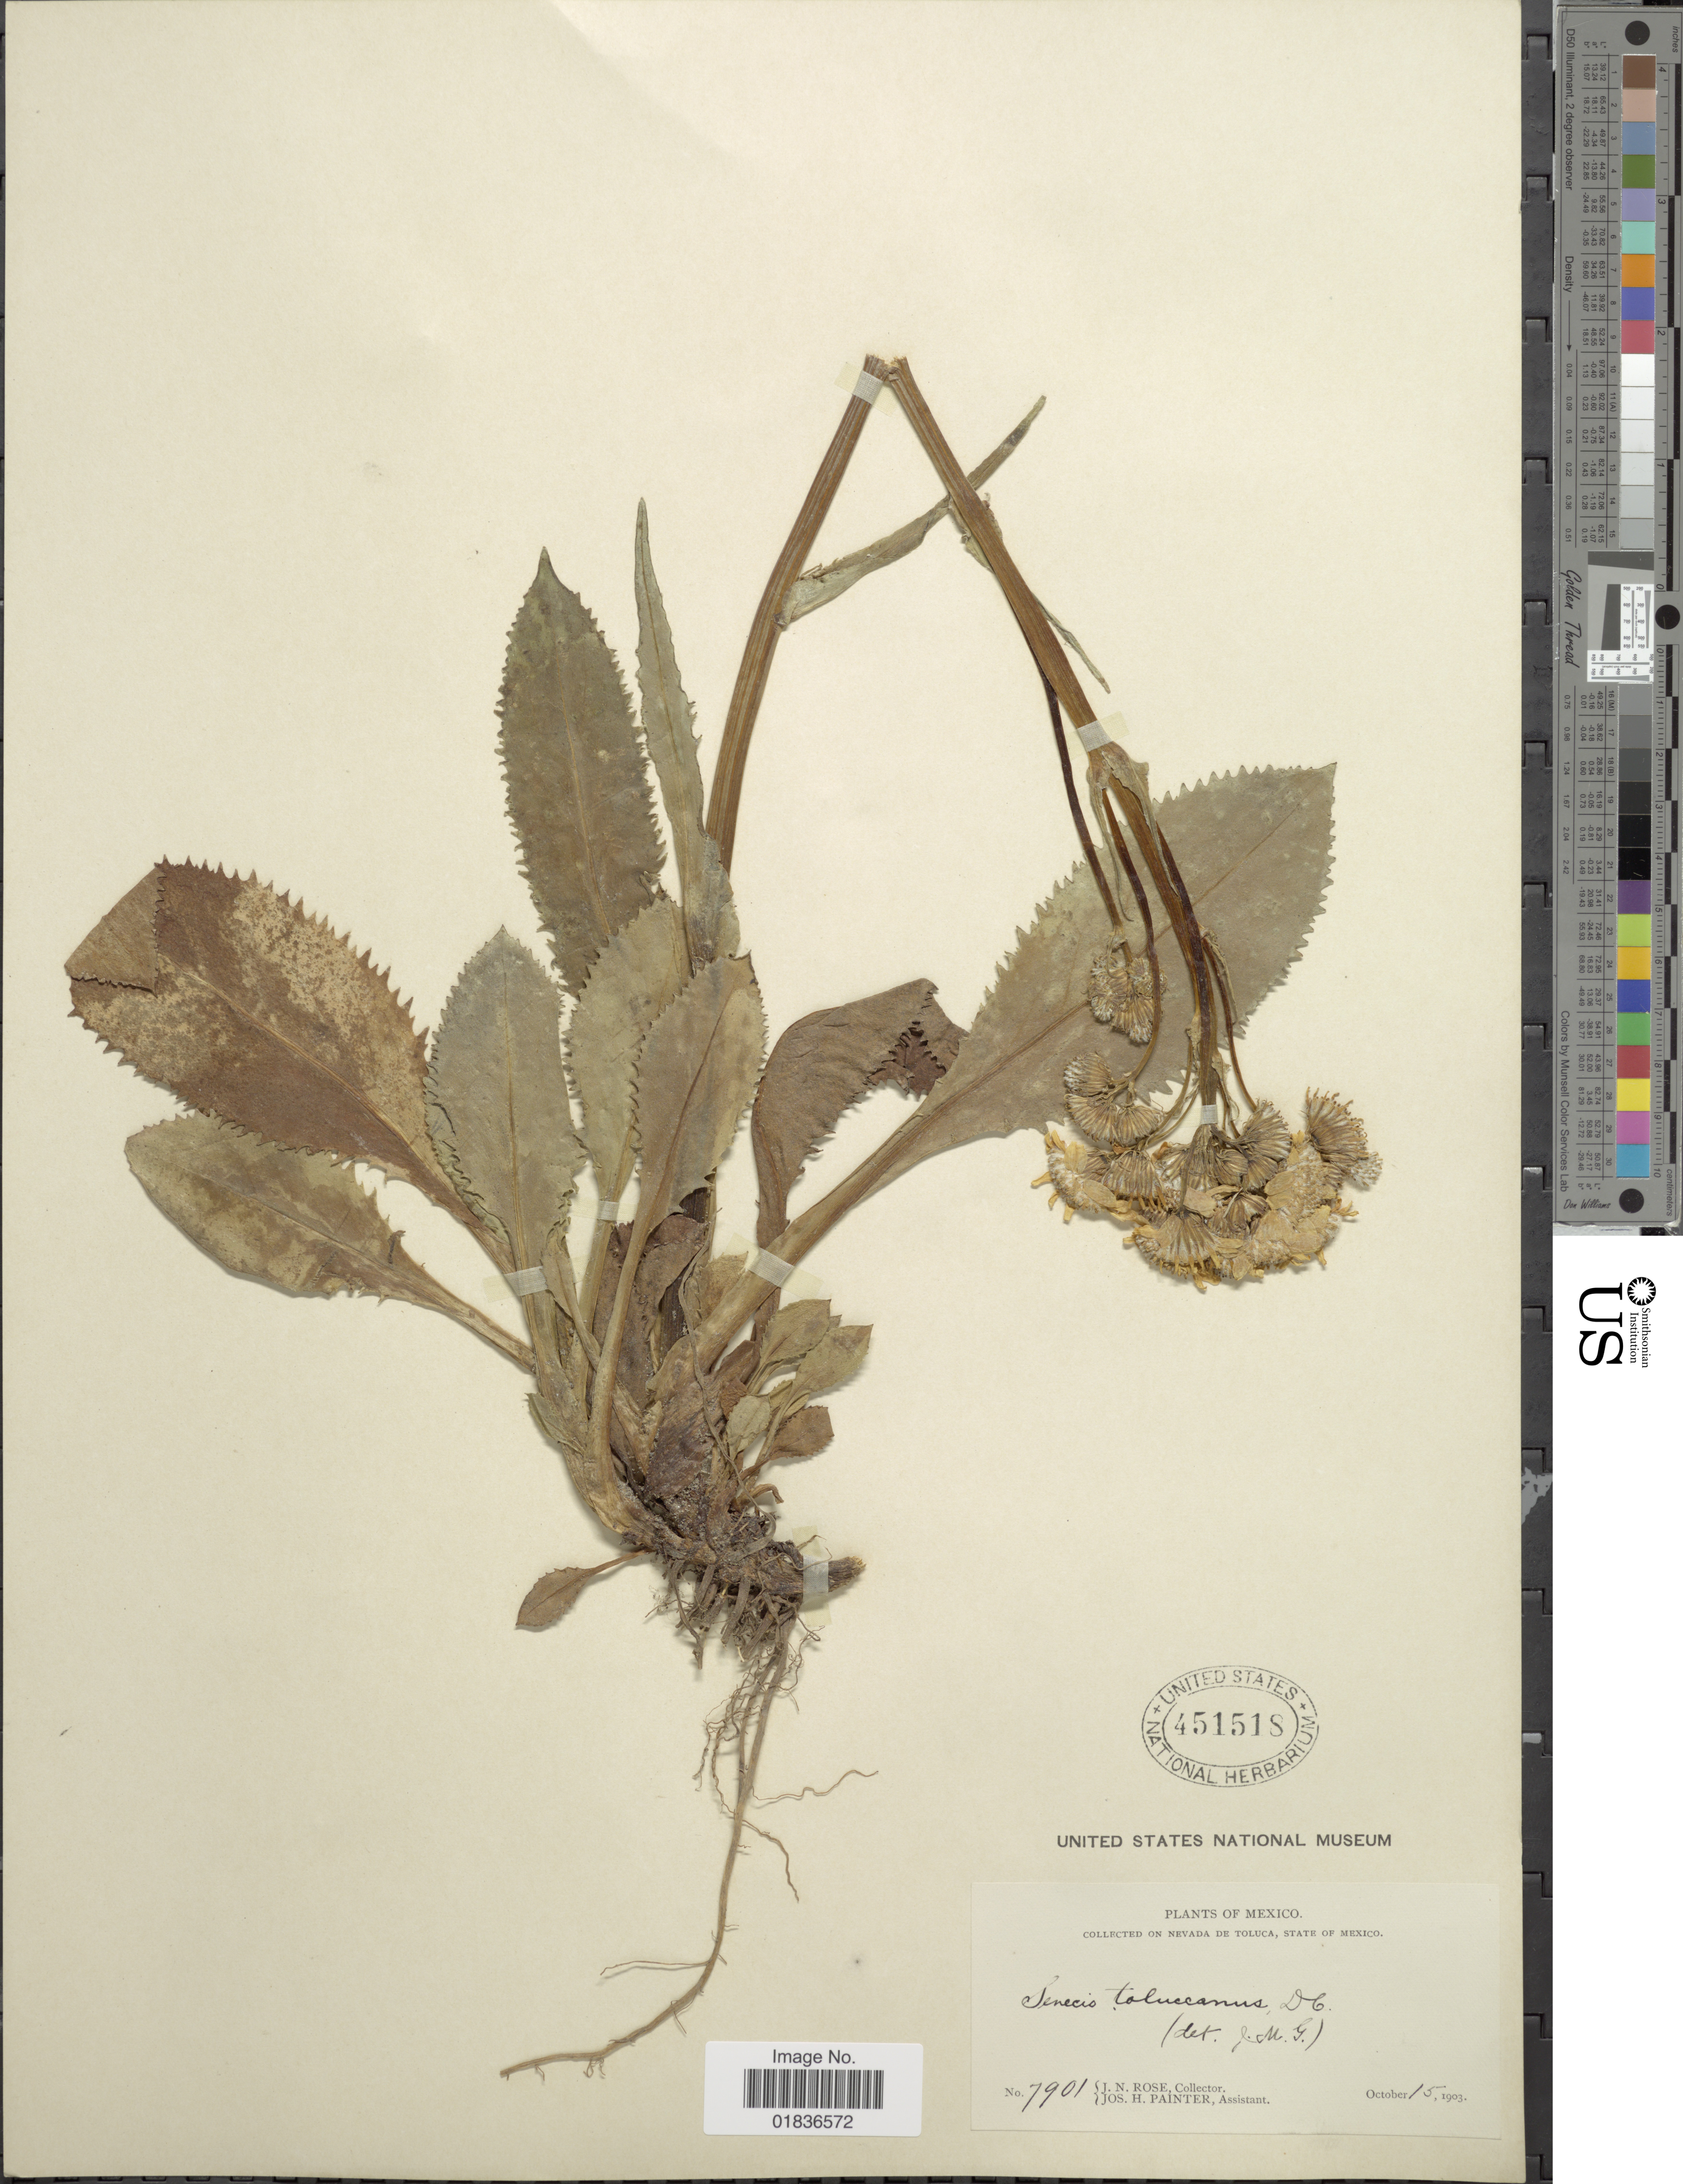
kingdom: Plantae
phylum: Tracheophyta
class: Magnoliopsida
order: Asterales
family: Asteraceae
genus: Senecio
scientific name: Senecio toluccanus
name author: DC.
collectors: J. N. Rose & J. H. Painter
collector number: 7901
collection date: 1903-10-15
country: Mexico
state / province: México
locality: On Nevada de Toluca.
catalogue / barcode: US 451518